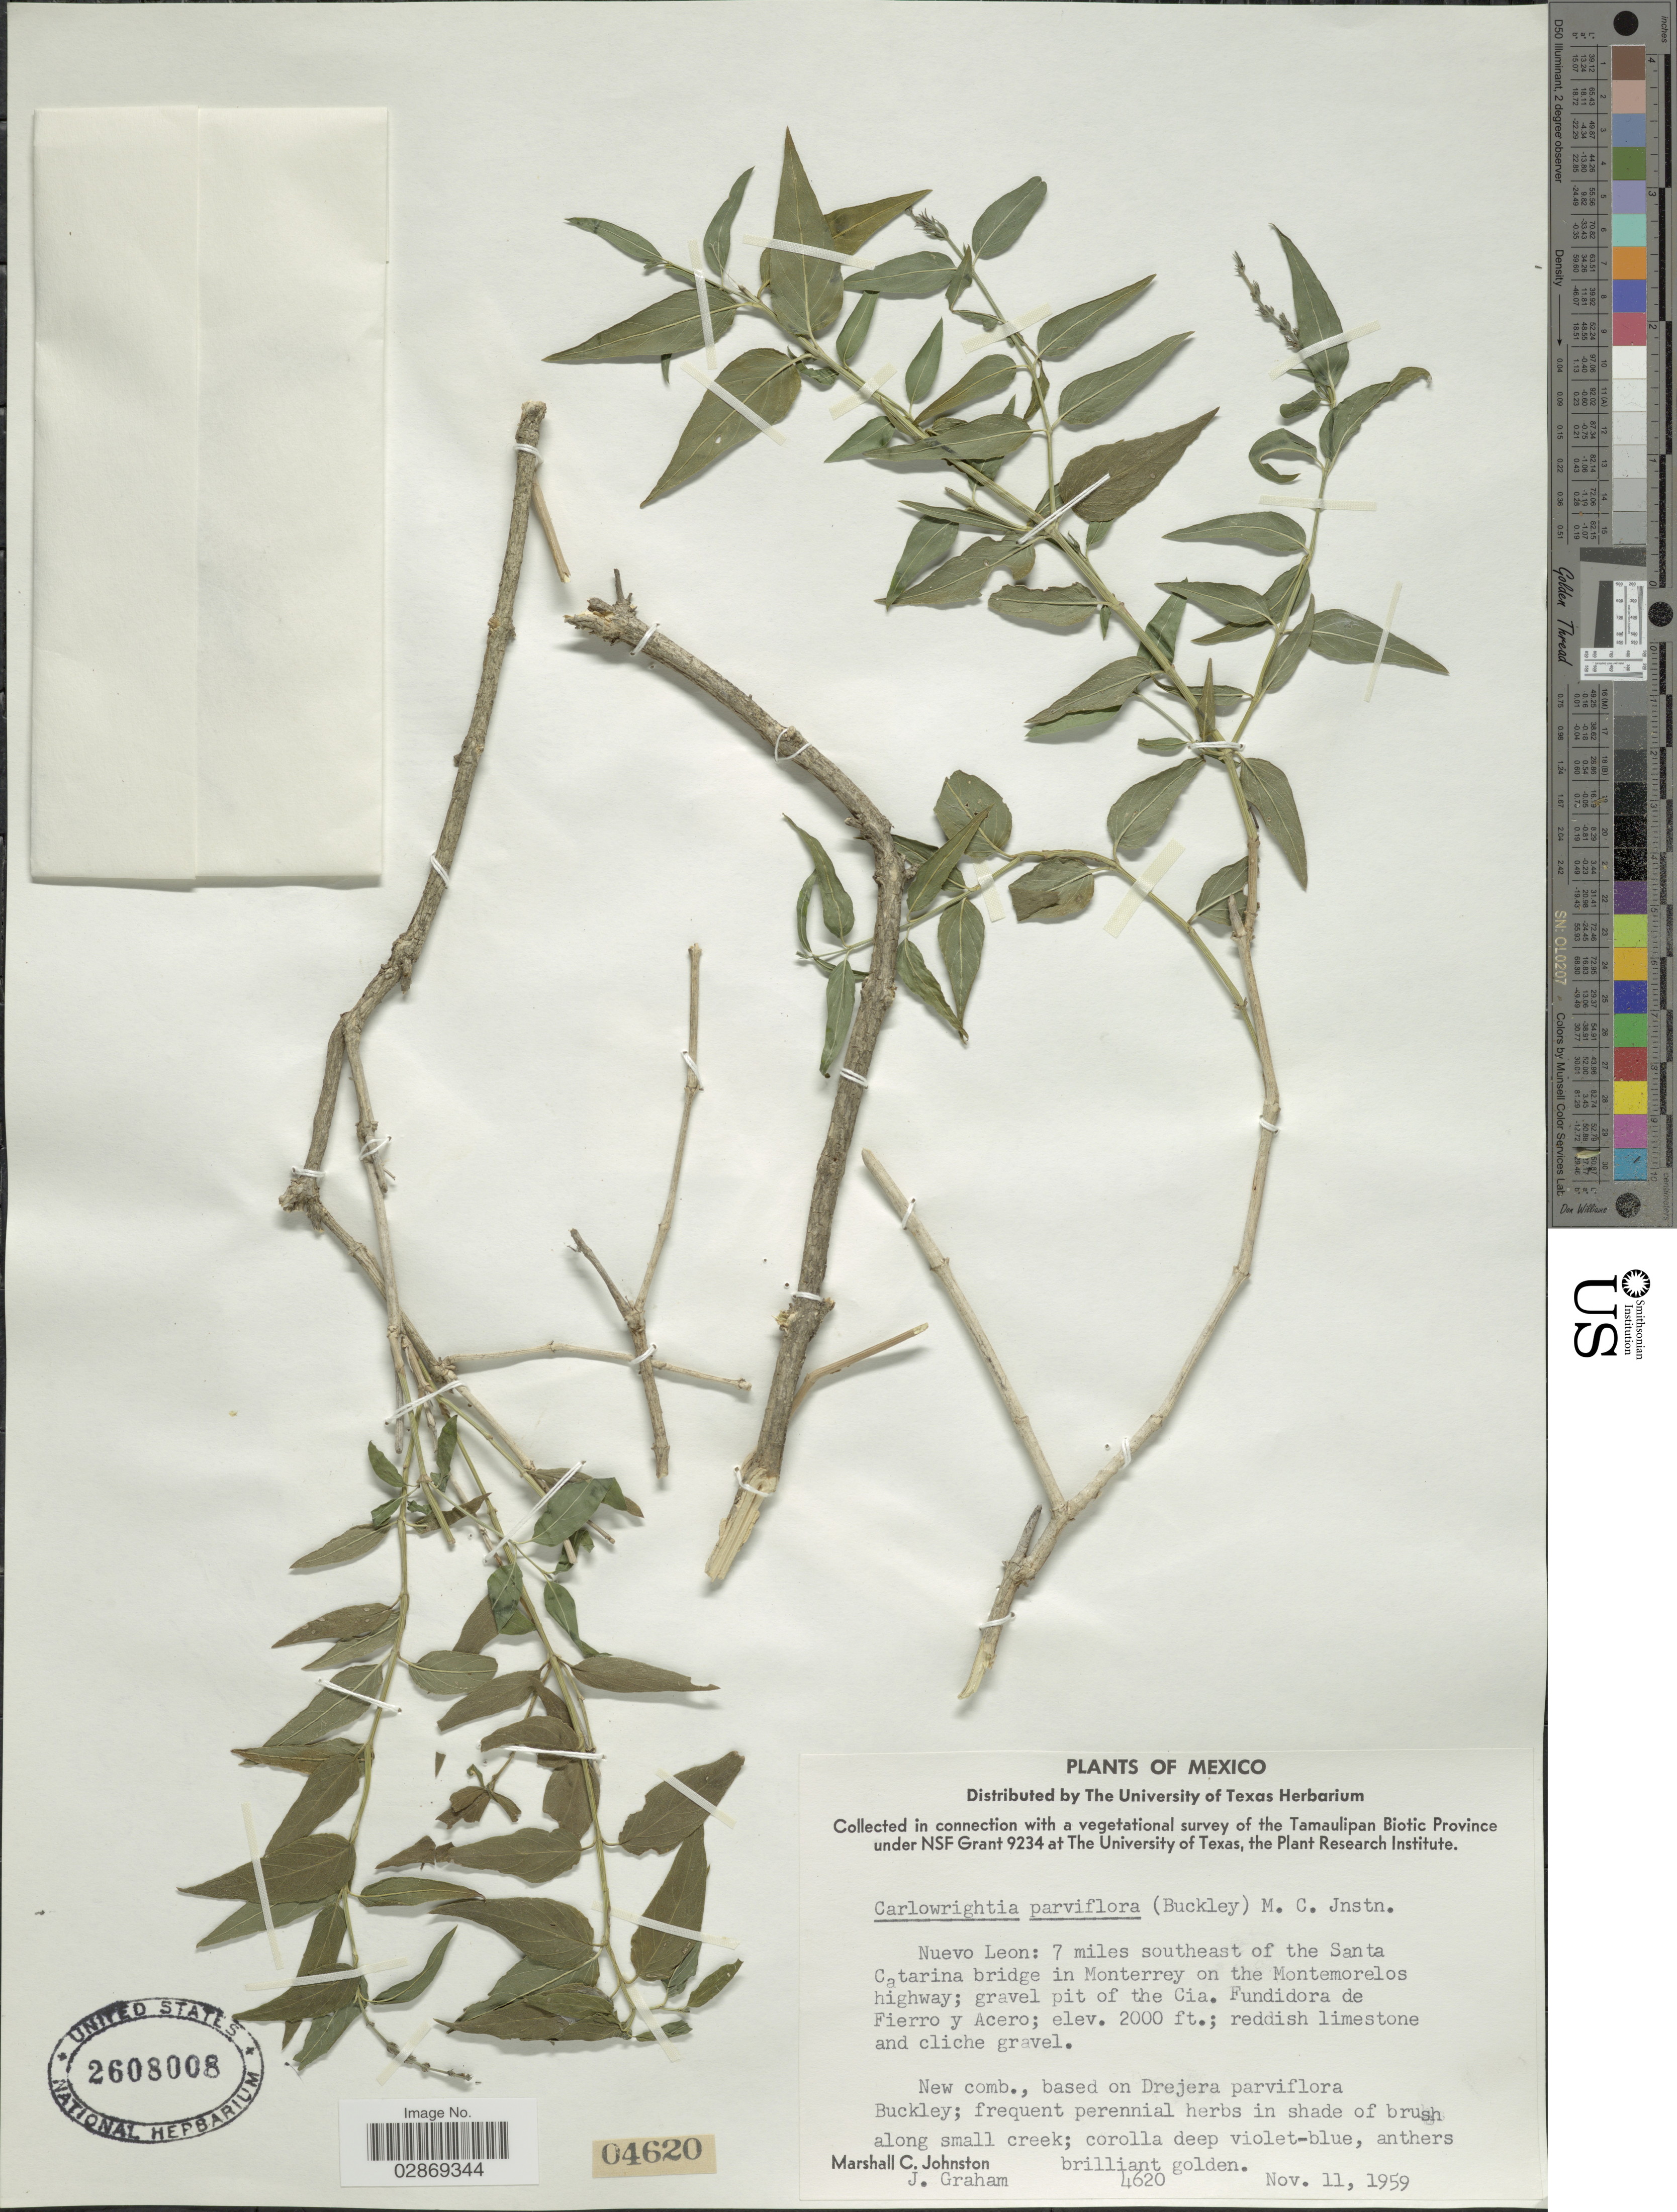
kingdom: Plantae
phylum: Tracheophyta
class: Magnoliopsida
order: Lamiales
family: Acanthaceae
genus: Carlowrightia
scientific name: Carlowrightia parviflora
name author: (Buckley) Wassh.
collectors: M. Johnston & J. Graham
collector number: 4620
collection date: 1959-11-11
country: Mexico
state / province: Nuevo León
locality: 7 miles southeast of The Santa Catarina bridge in Monterrey on the Montemorelos highway; gravel pit of the Cia. Fundidora de Fierro y Acero.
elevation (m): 610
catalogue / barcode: US 2608008